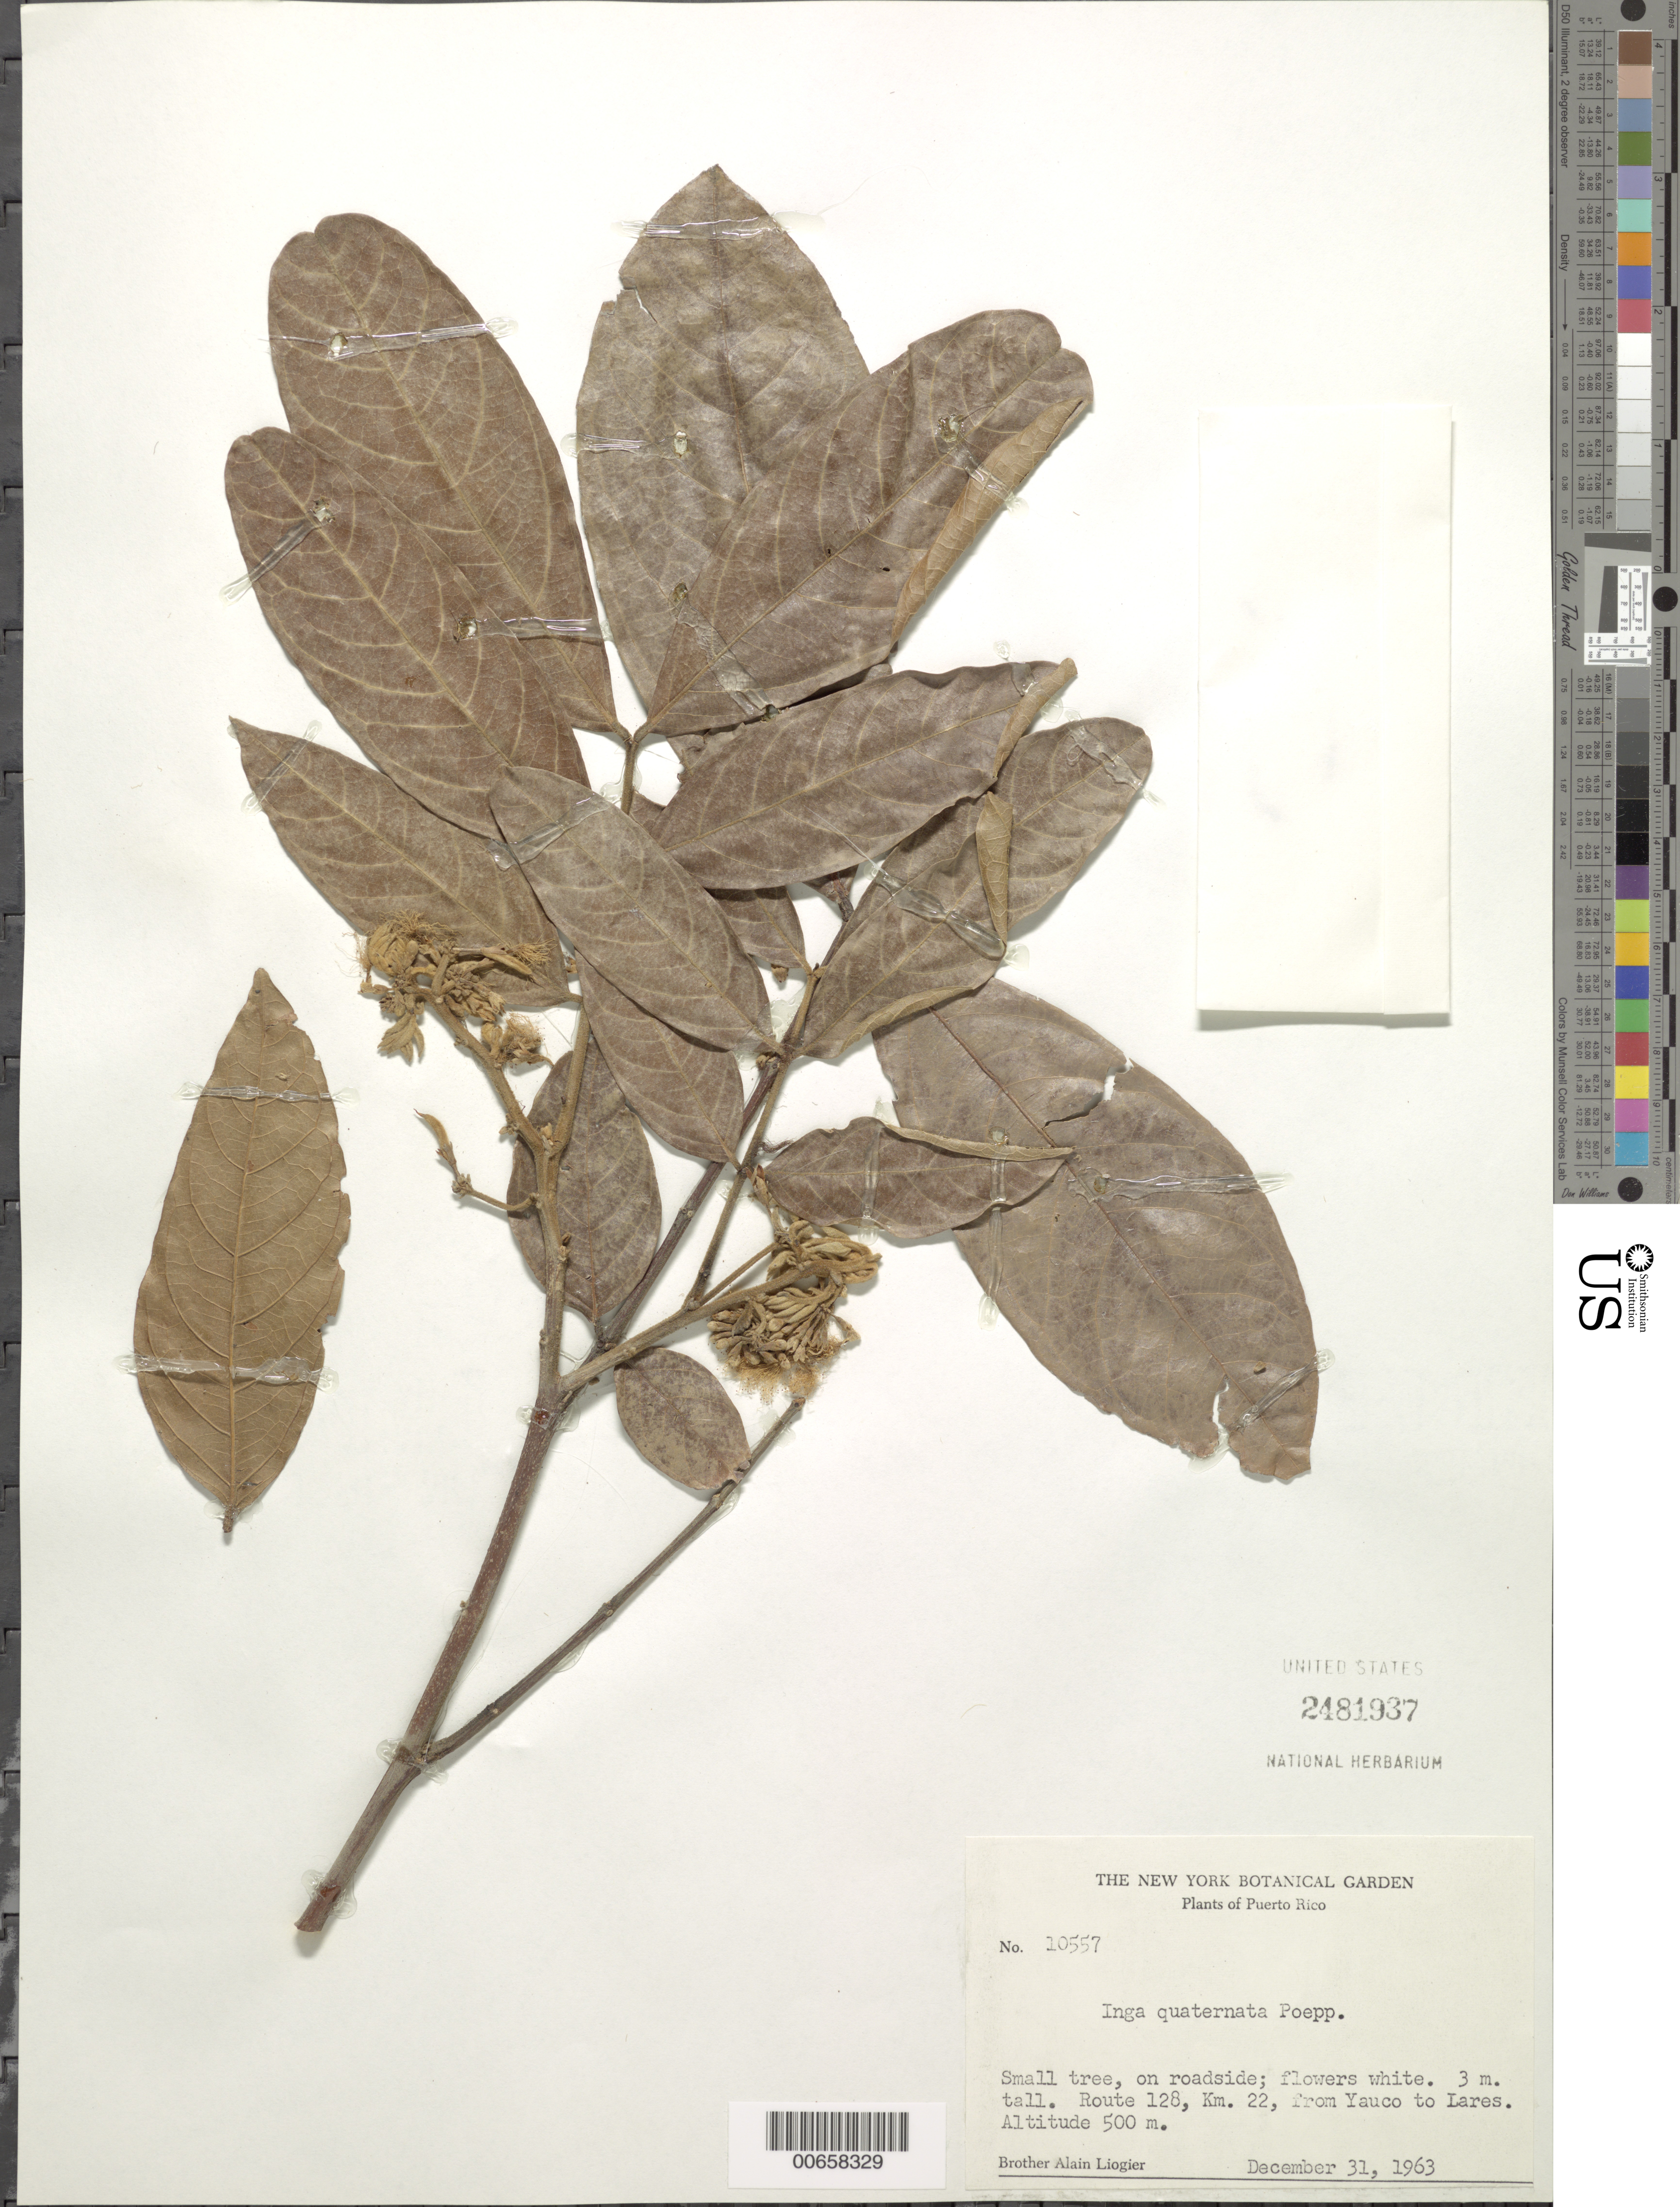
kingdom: Plantae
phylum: Tracheophyta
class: Magnoliopsida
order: Fabales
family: Fabaceae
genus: Inga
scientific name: Inga quaternata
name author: Poepp. & Endl.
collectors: A. H. Liogier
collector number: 10557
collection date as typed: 31 Dec 1963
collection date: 1963-12-31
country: Puerto Rico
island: Greater Antilles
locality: Yauco to Lares, Rt 128, Km 22, from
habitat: On roadside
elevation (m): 500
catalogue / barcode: US 2481937